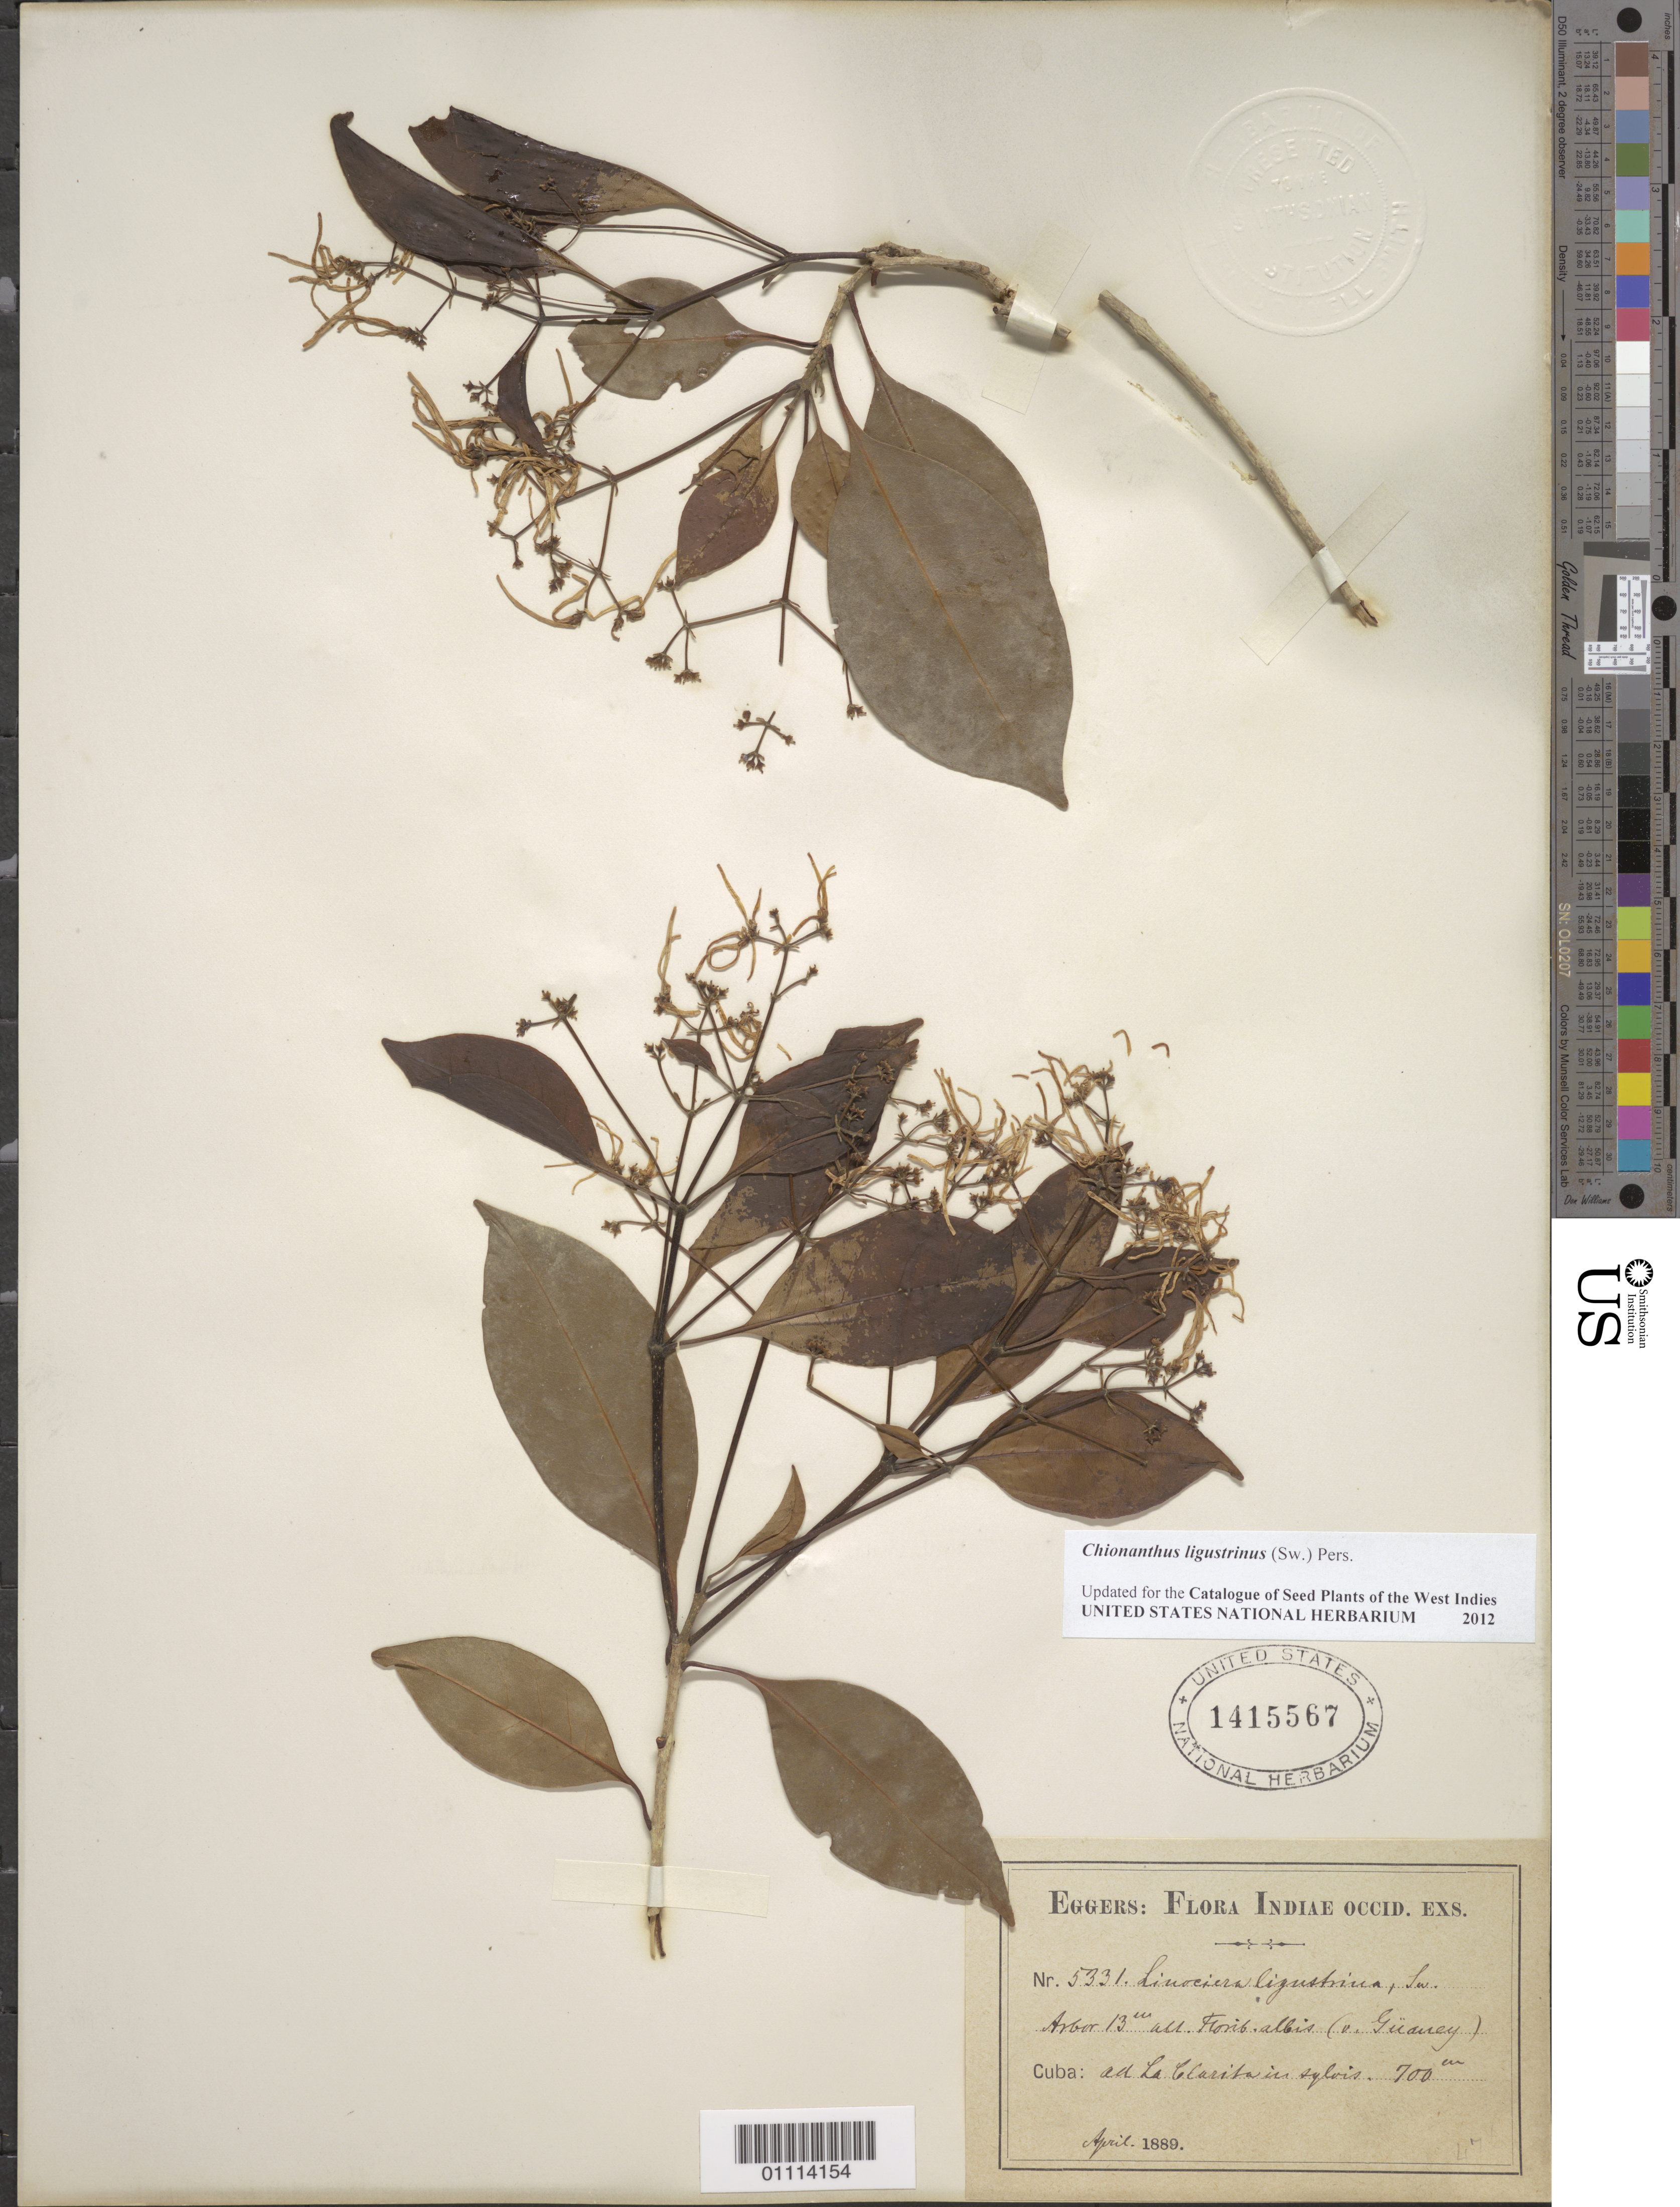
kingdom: Plantae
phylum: Tracheophyta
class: Magnoliopsida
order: Lamiales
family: Oleaceae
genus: Linociera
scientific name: Linociera ligustrina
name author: (Sw.) Sw.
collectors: H. F. A. von Eggers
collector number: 5331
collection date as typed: Apr 1889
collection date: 1889-04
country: Cuba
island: Cuba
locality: Ad La Ecarita in sylvis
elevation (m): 700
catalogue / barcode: US 1415567